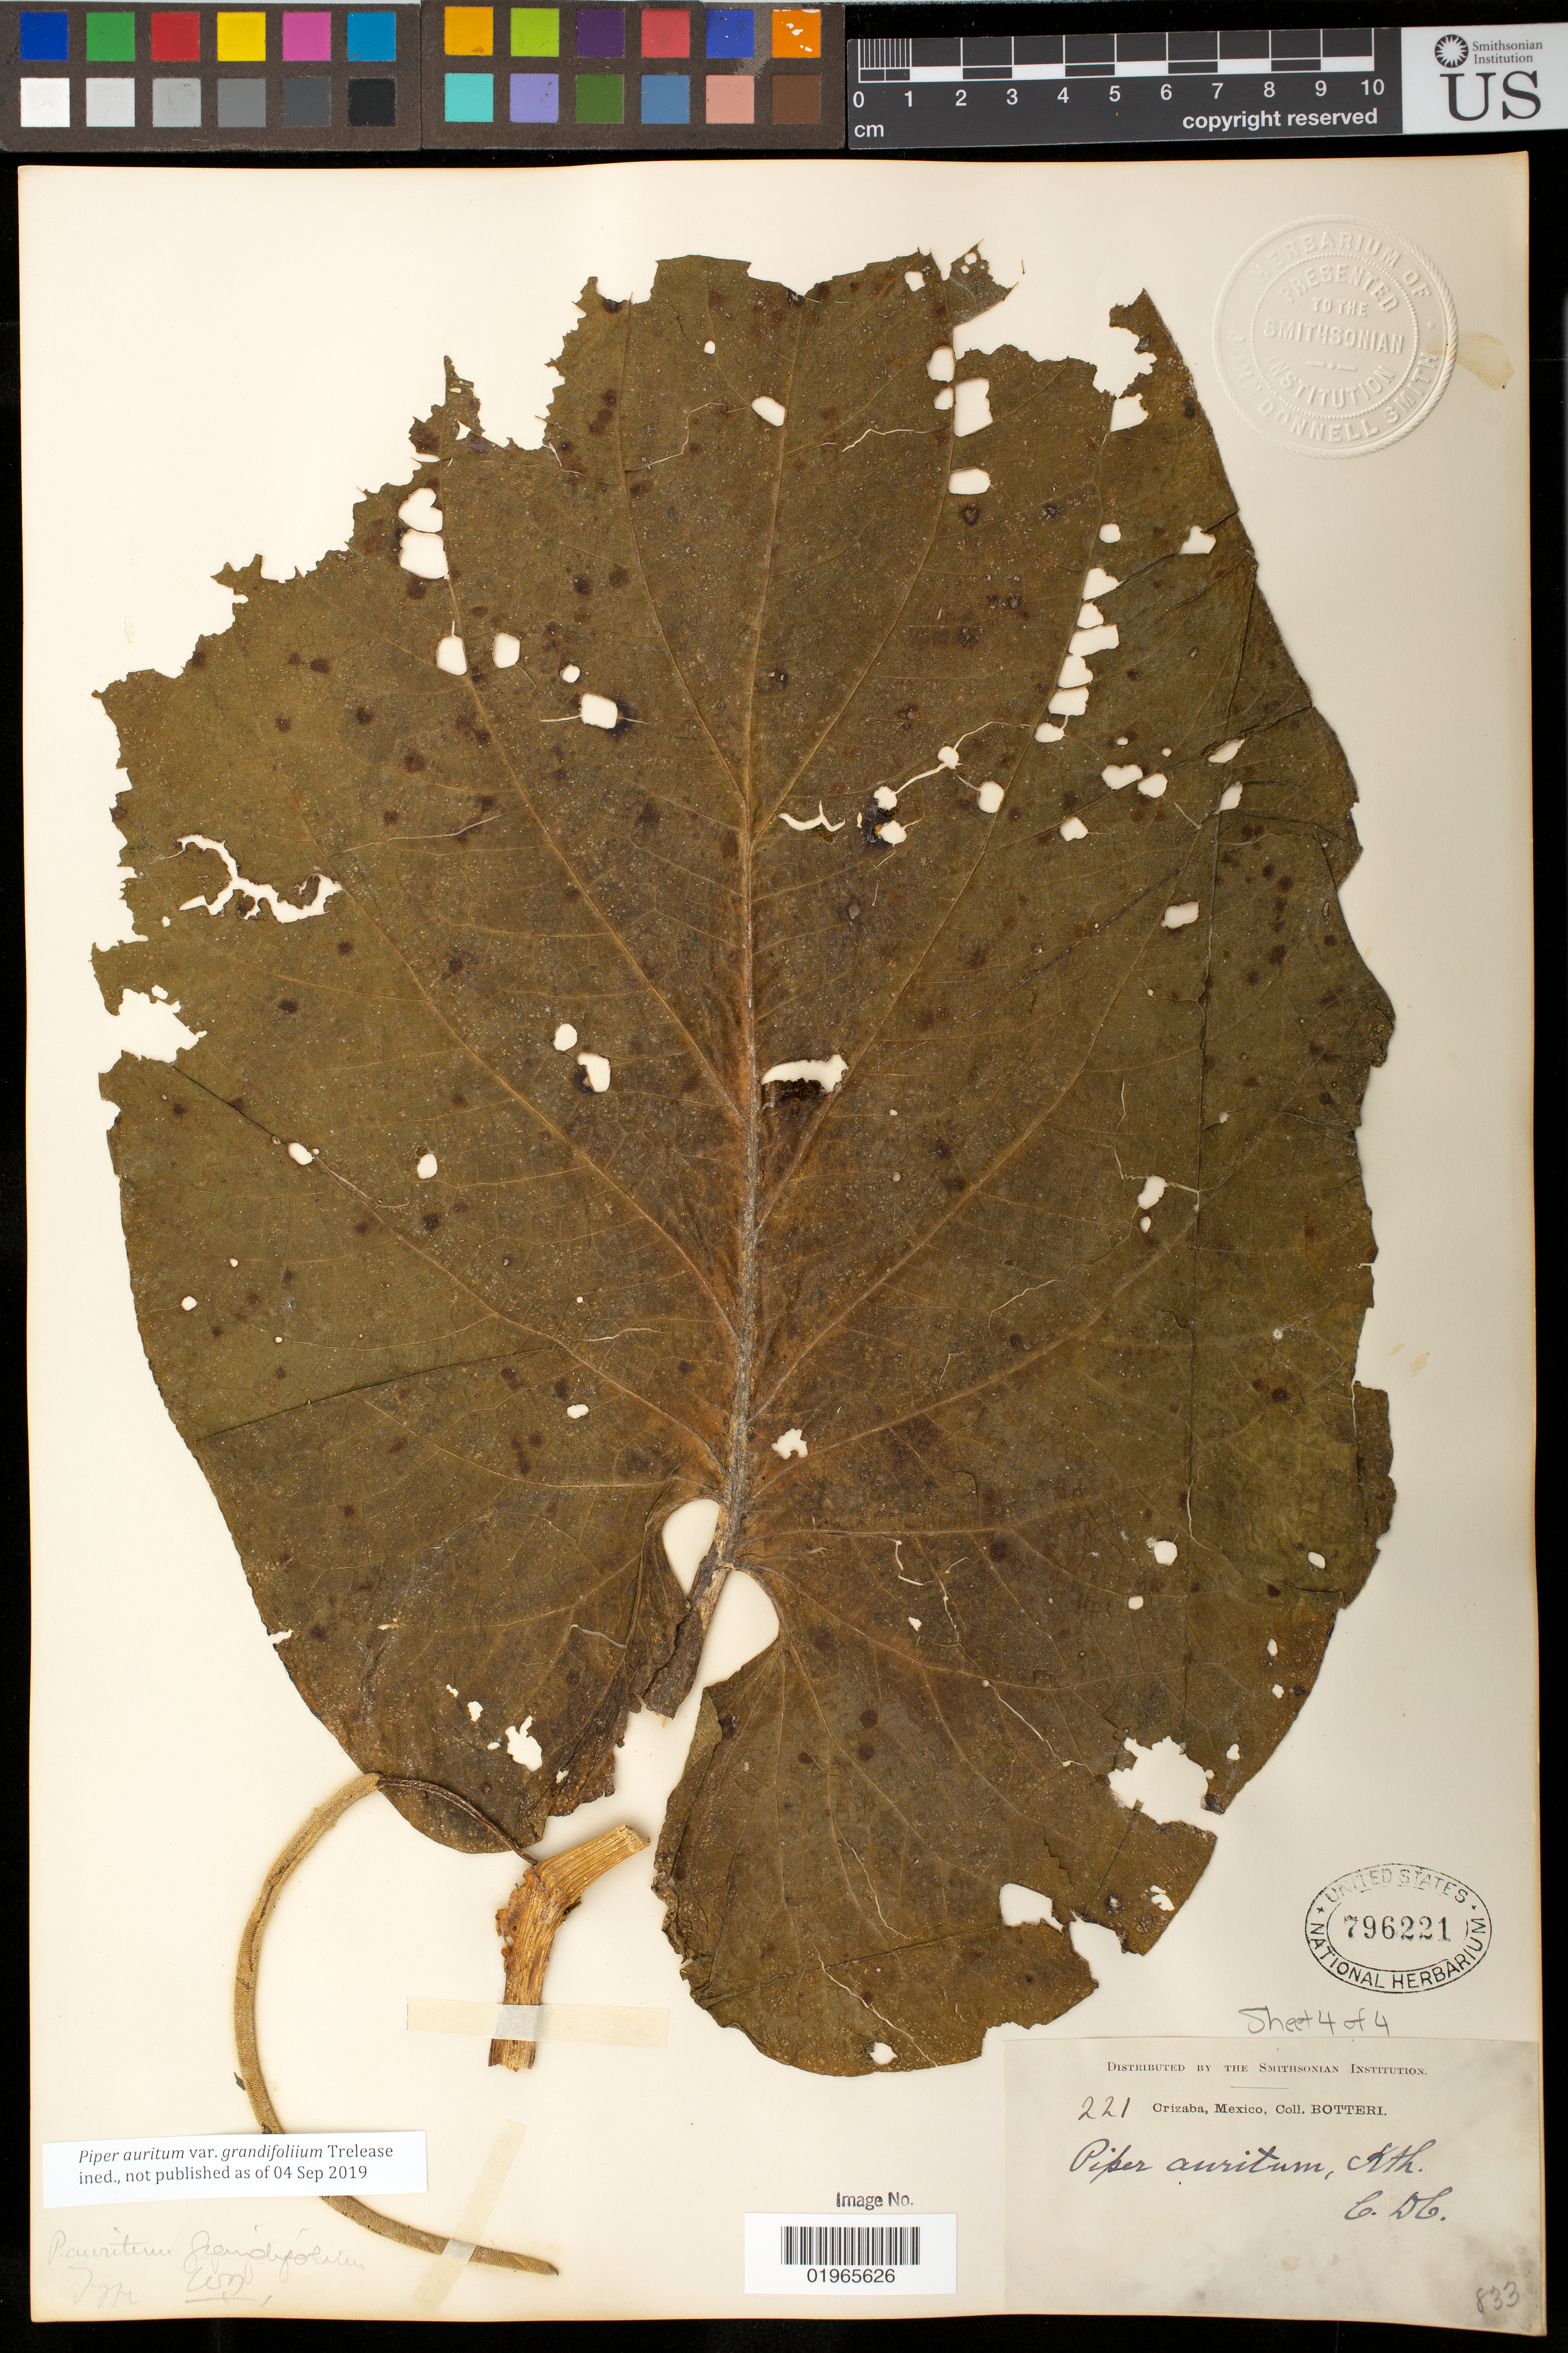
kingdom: Plantae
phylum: Tracheophyta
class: Magnoliopsida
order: Piperales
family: Piperaceae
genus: Piper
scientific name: Piper auritum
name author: Kunth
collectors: -. Botteri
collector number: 221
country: Mexico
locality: Orizaba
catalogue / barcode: US 796221